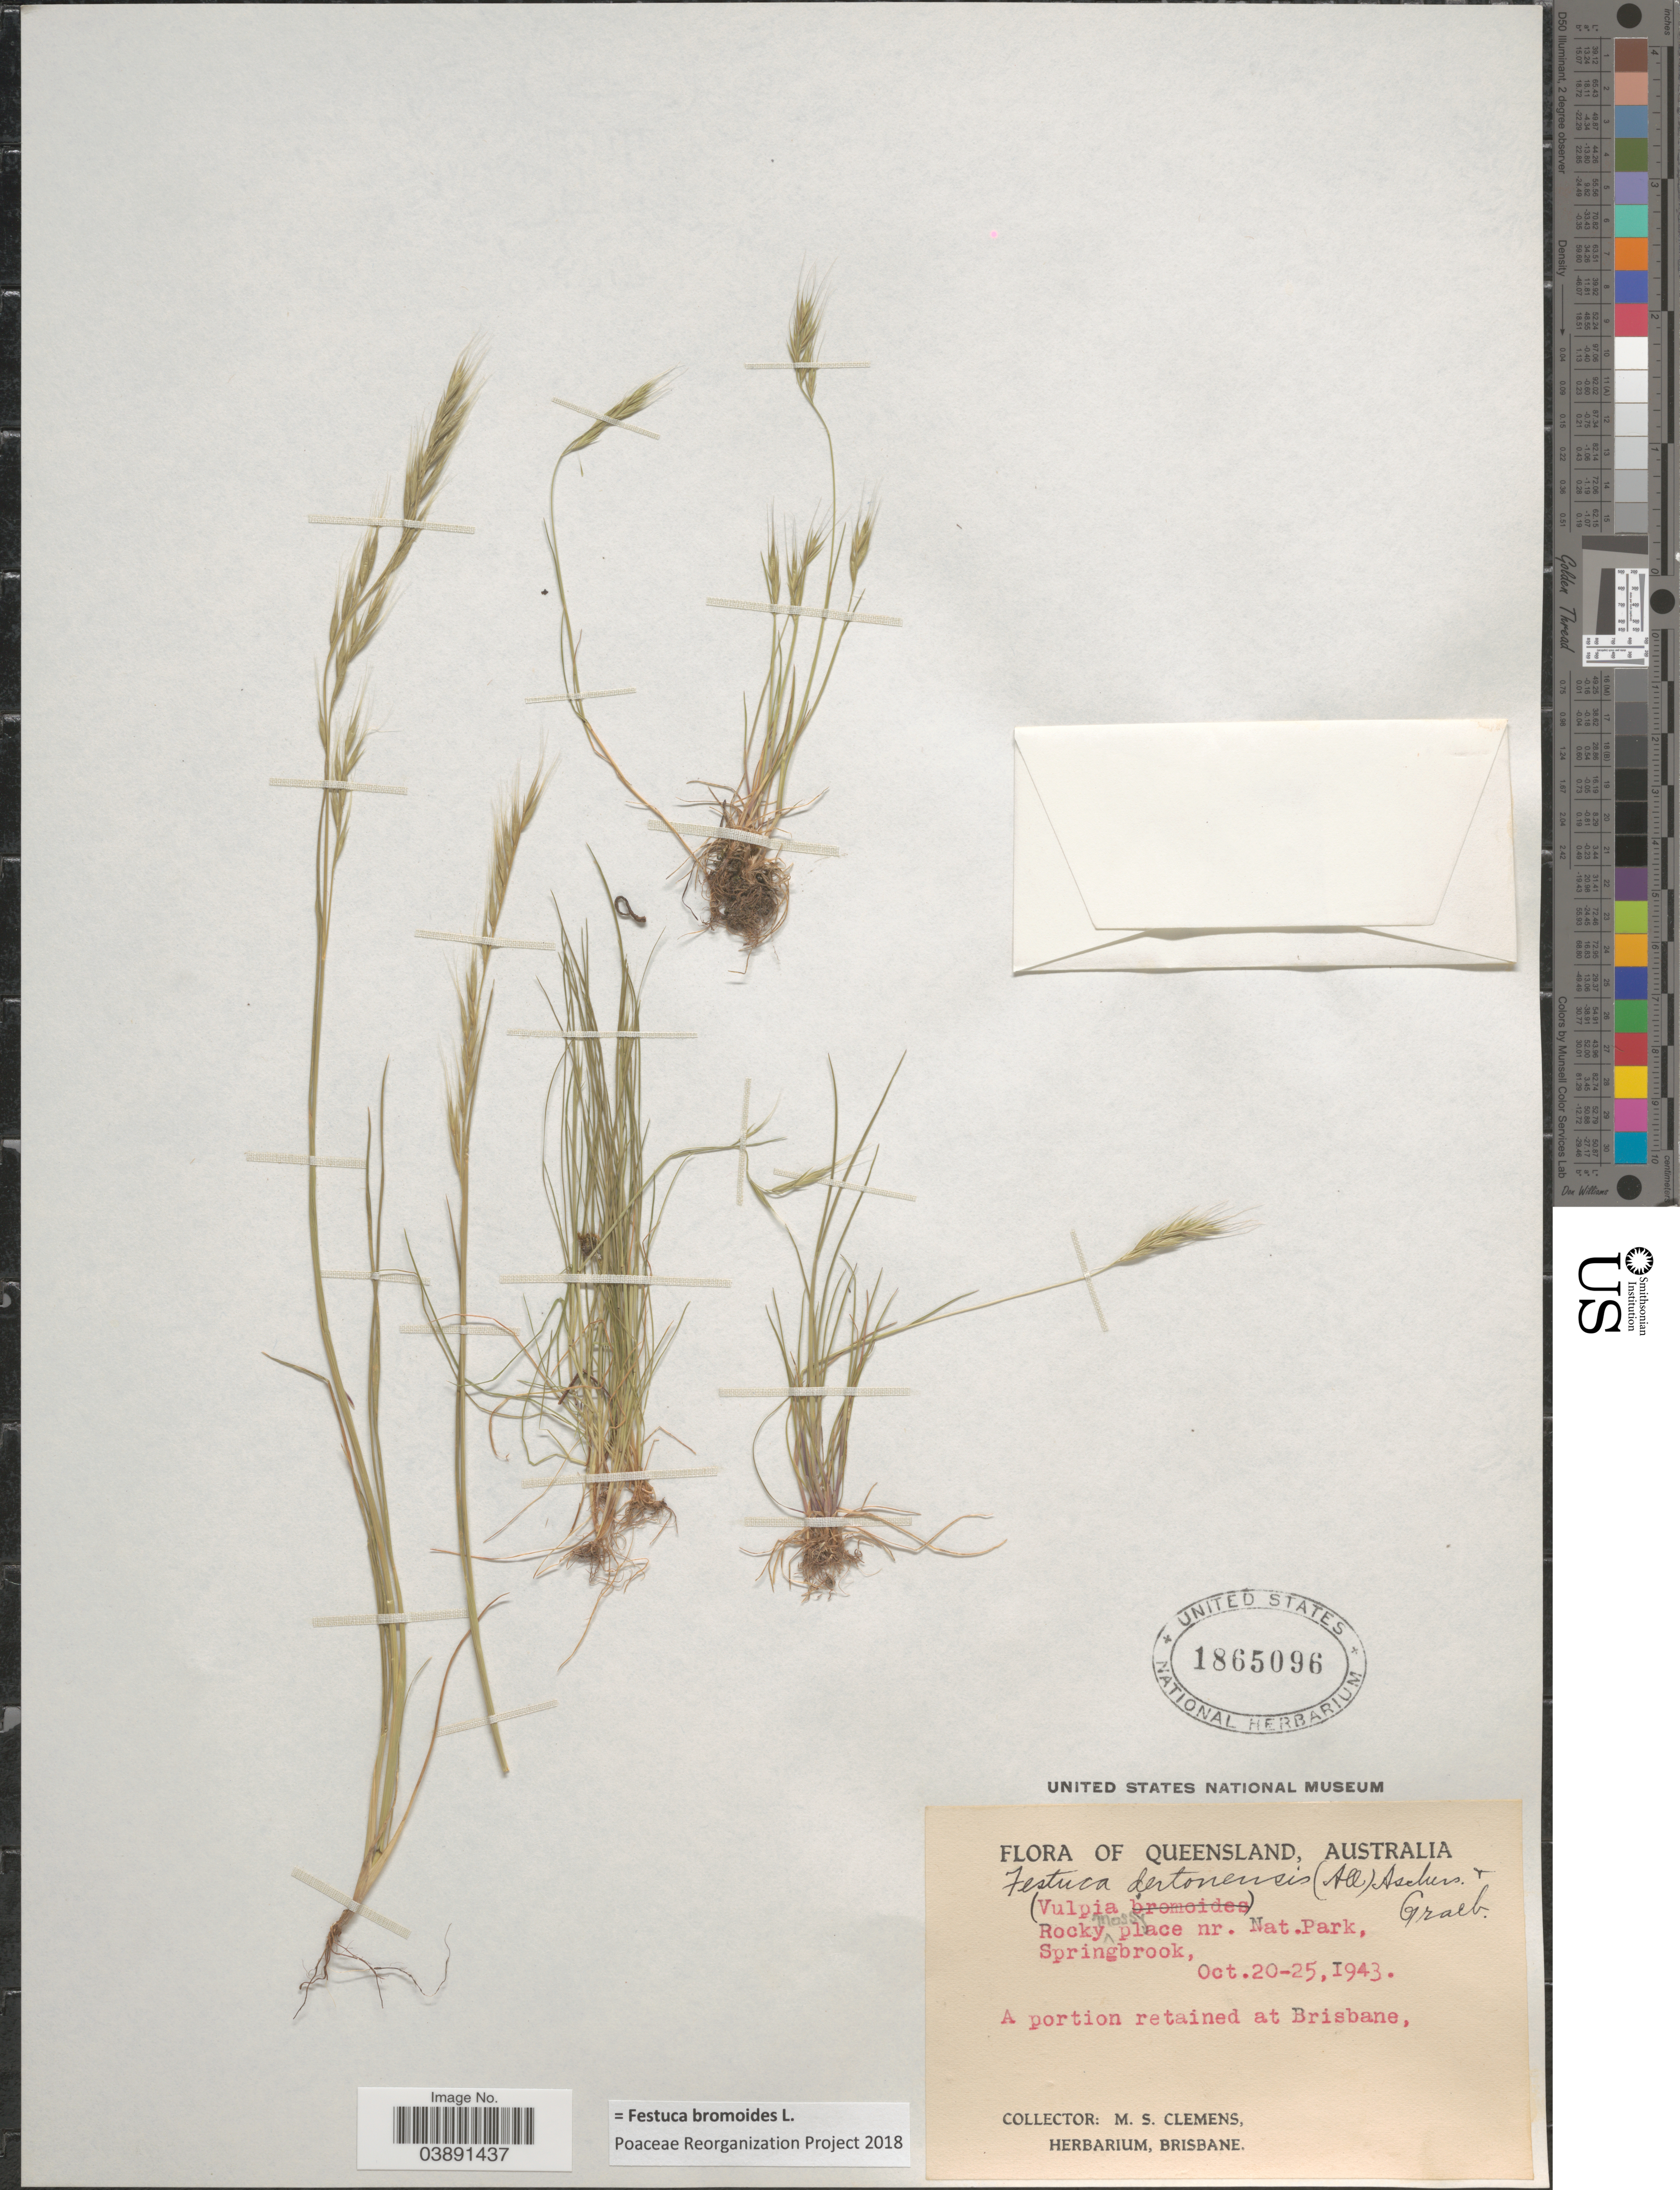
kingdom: Plantae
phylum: Tracheophyta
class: Liliopsida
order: Poales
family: Poaceae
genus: Festuca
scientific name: Festuca bromoides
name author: L.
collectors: M. S. Clemens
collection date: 1943-10-20/1943-10-25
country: Australia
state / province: Queensland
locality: Rocky, mossy place nr. Nat.Park, Springbrook.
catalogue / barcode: US 1865096